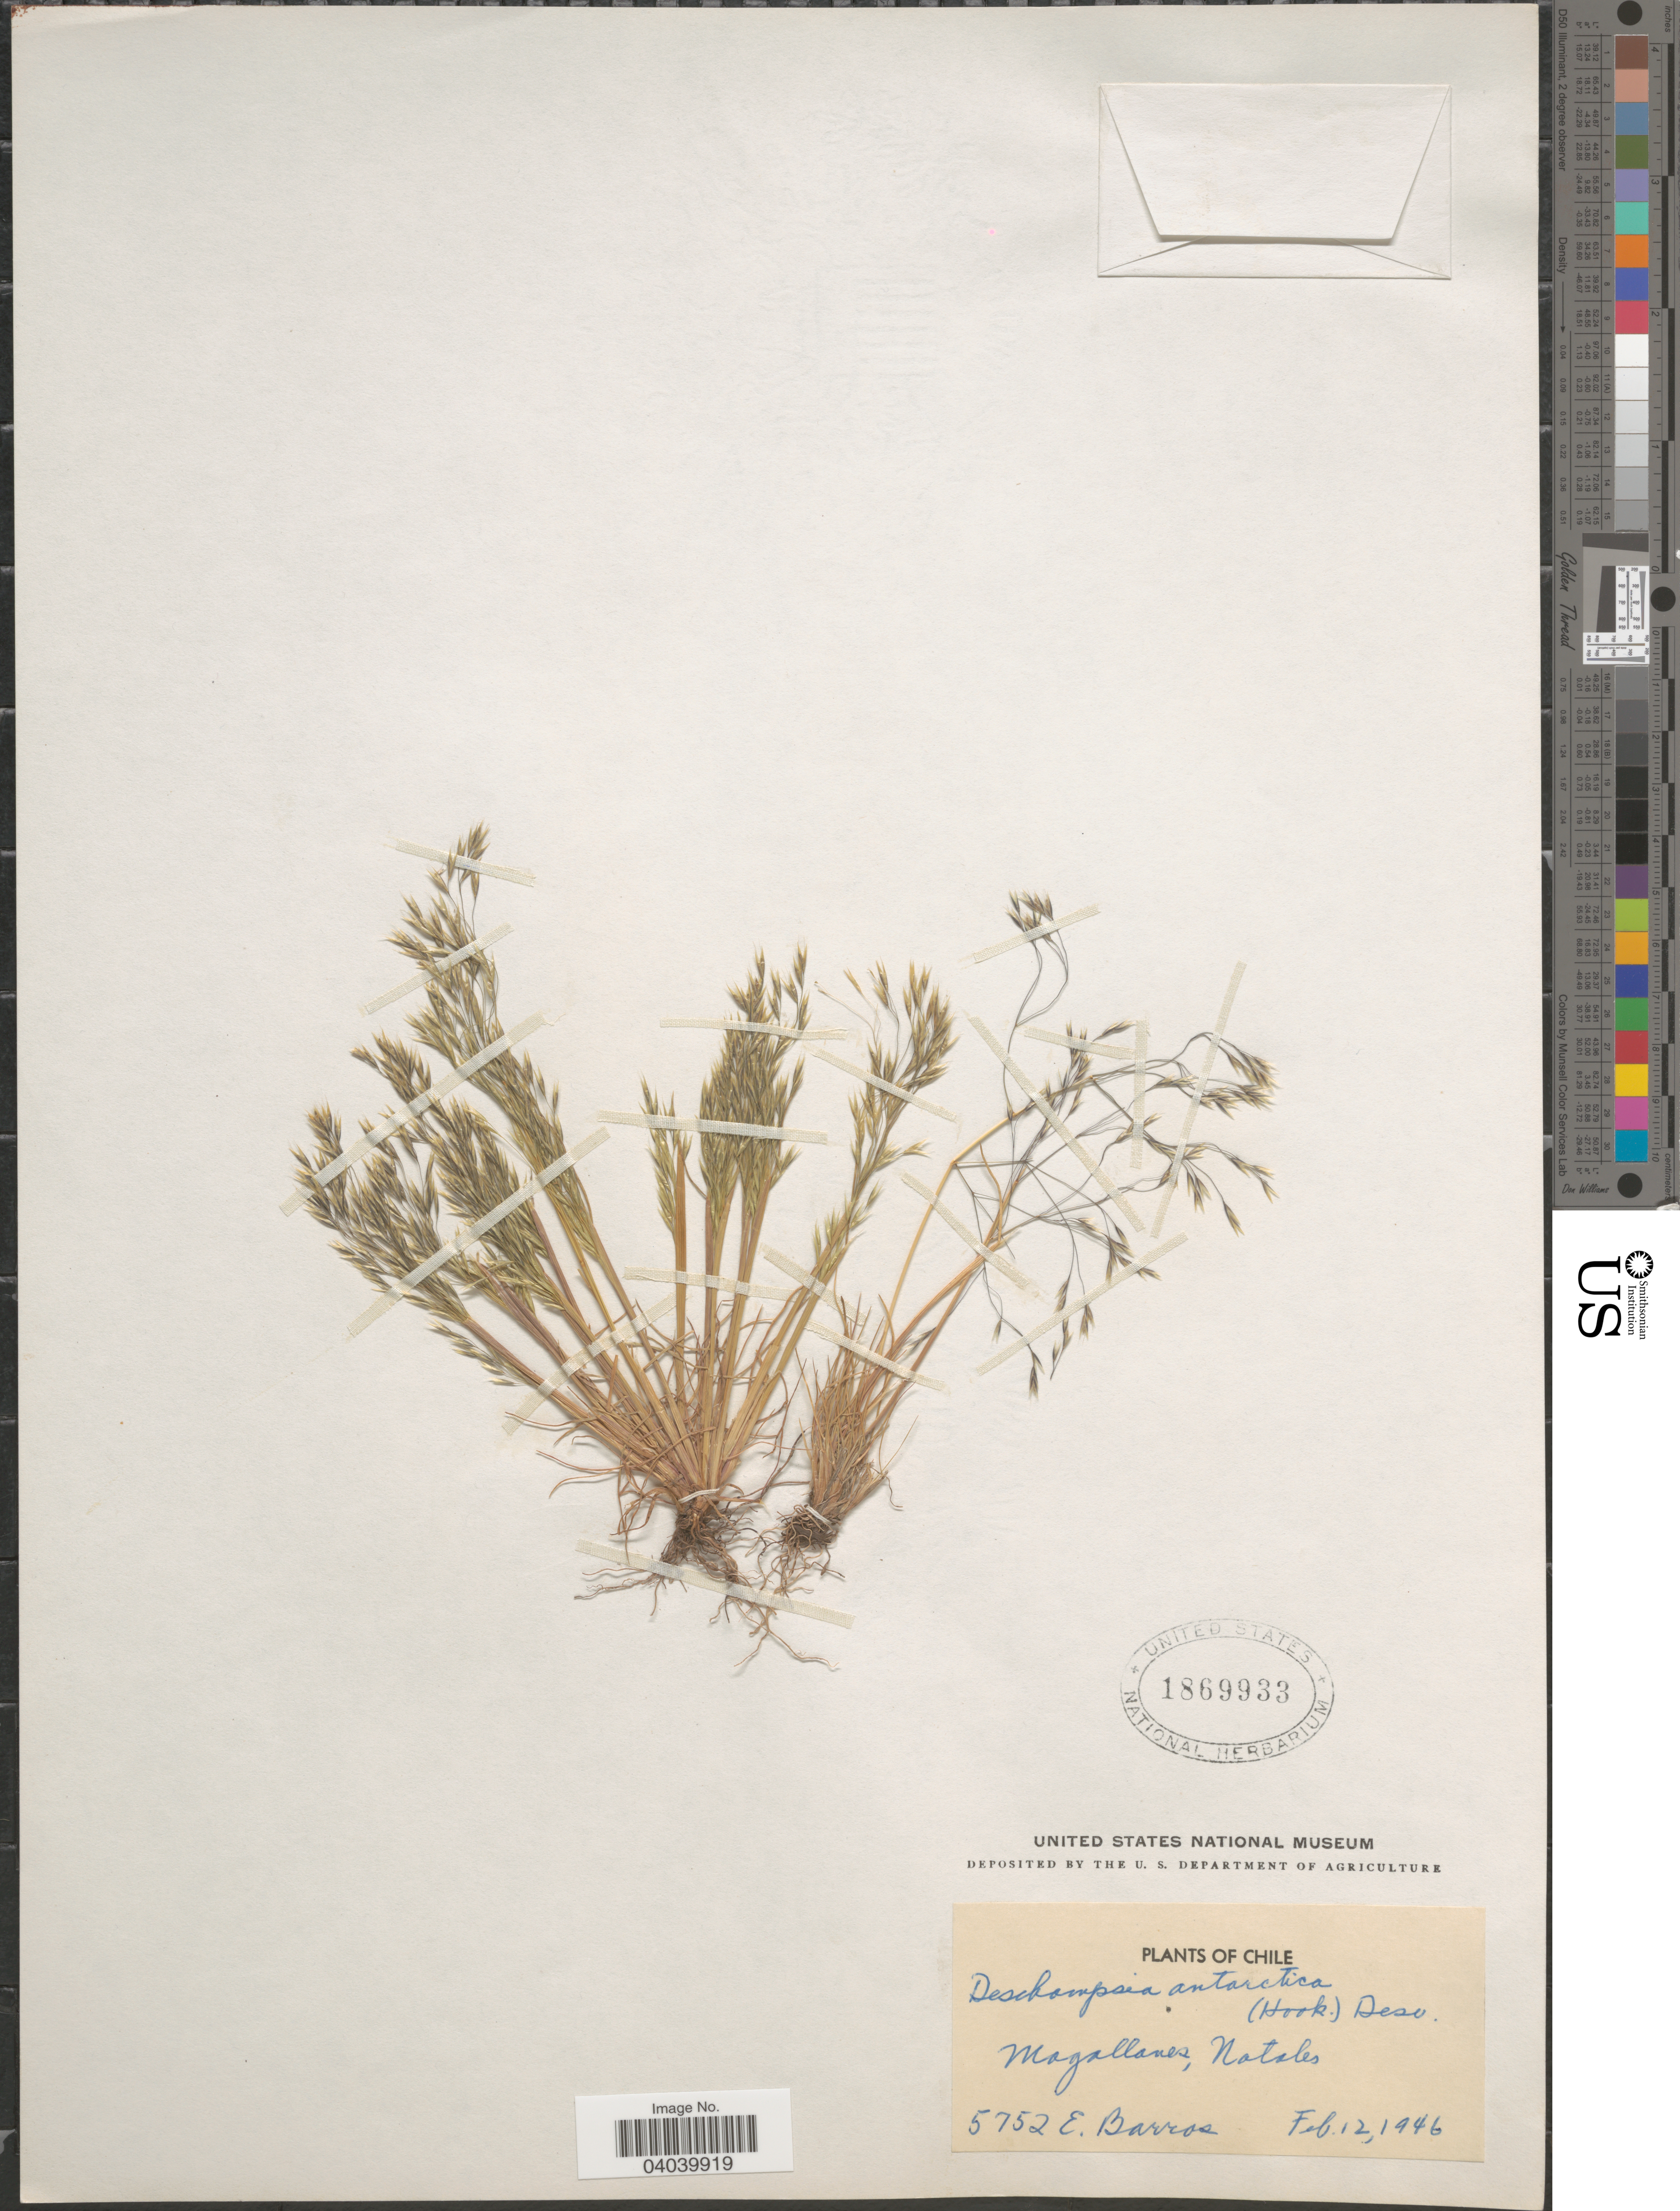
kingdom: Plantae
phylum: Tracheophyta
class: Liliopsida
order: Poales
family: Poaceae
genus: Deschampsia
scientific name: Deschampsia antarctica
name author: É. Desv.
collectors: E. Barros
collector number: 5752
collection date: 1946-02-12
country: Chile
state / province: Magallanes y de la Antártica Chilena (XII)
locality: Magallanes, Natales.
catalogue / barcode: US 1869933